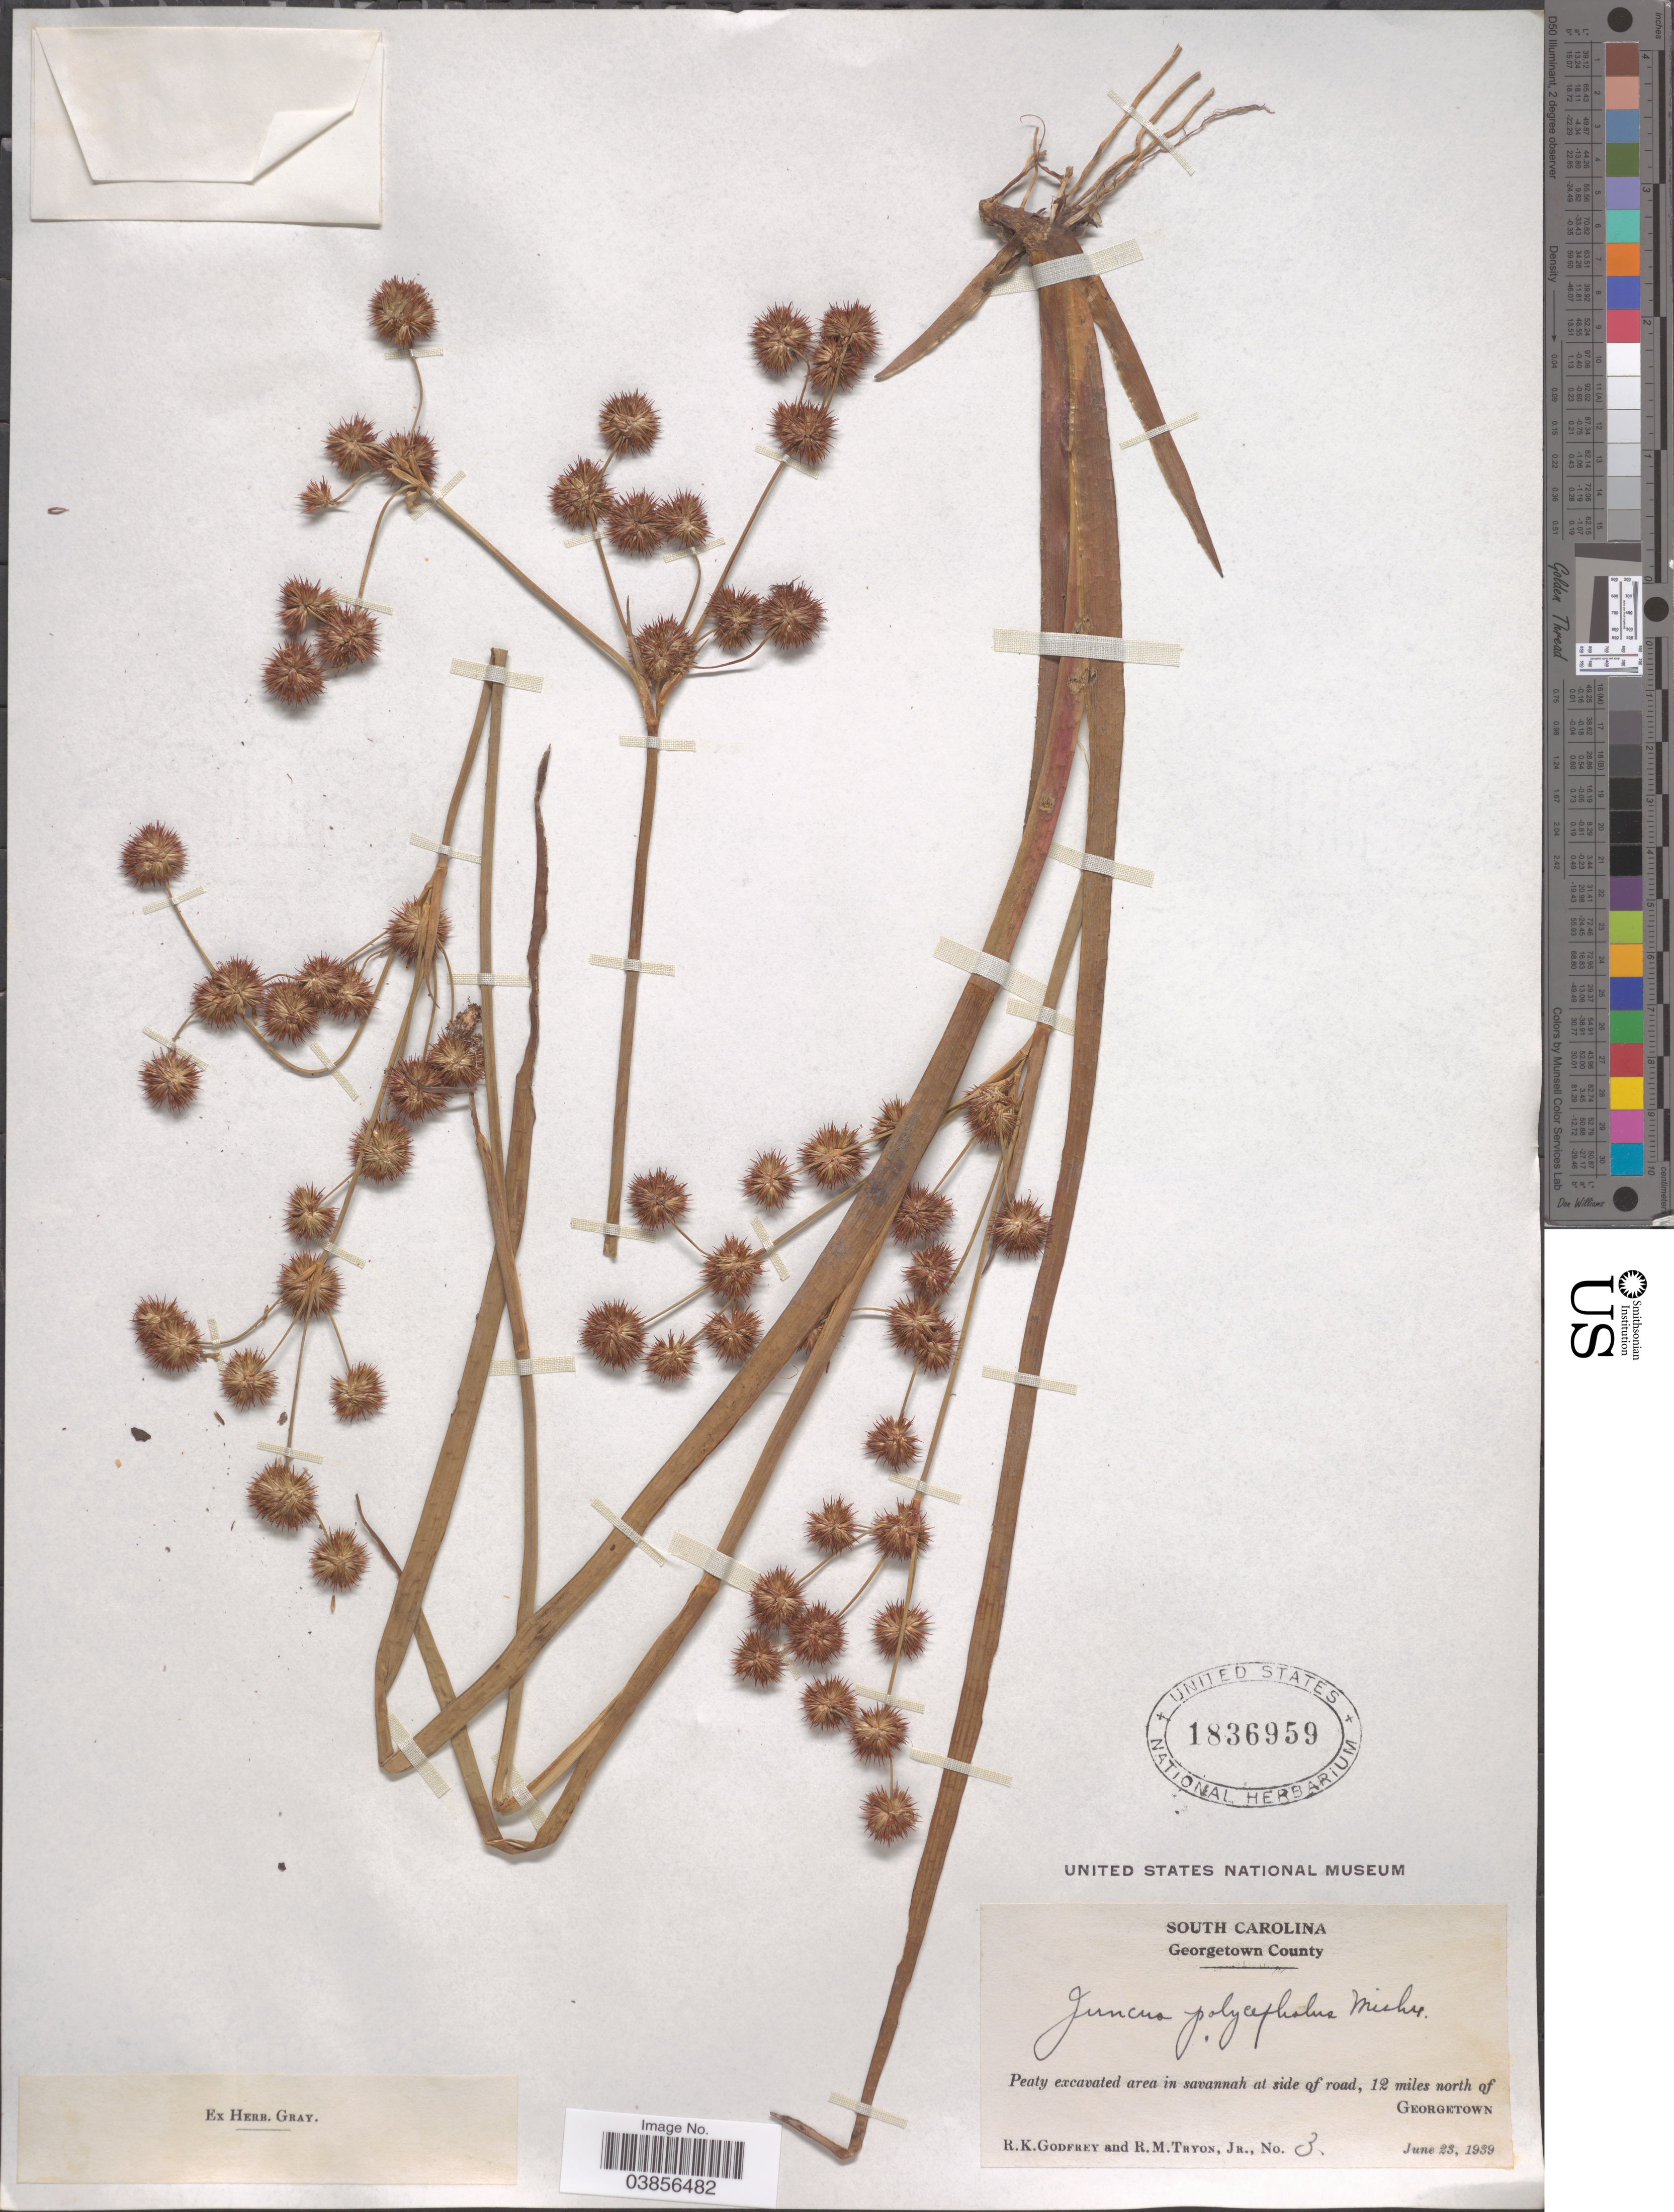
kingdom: Plantae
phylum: Tracheophyta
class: Liliopsida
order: Poales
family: Juncaceae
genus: Juncus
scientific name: Juncus polycephalus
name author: Michx.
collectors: R. K. Godfrey & R. Tryon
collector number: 3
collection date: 1939-06-23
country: United States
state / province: South Carolina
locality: Georgetown County. Peaty excavated area in savannah at side of road, 12 miles north of Georgetown.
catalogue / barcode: US 1836959